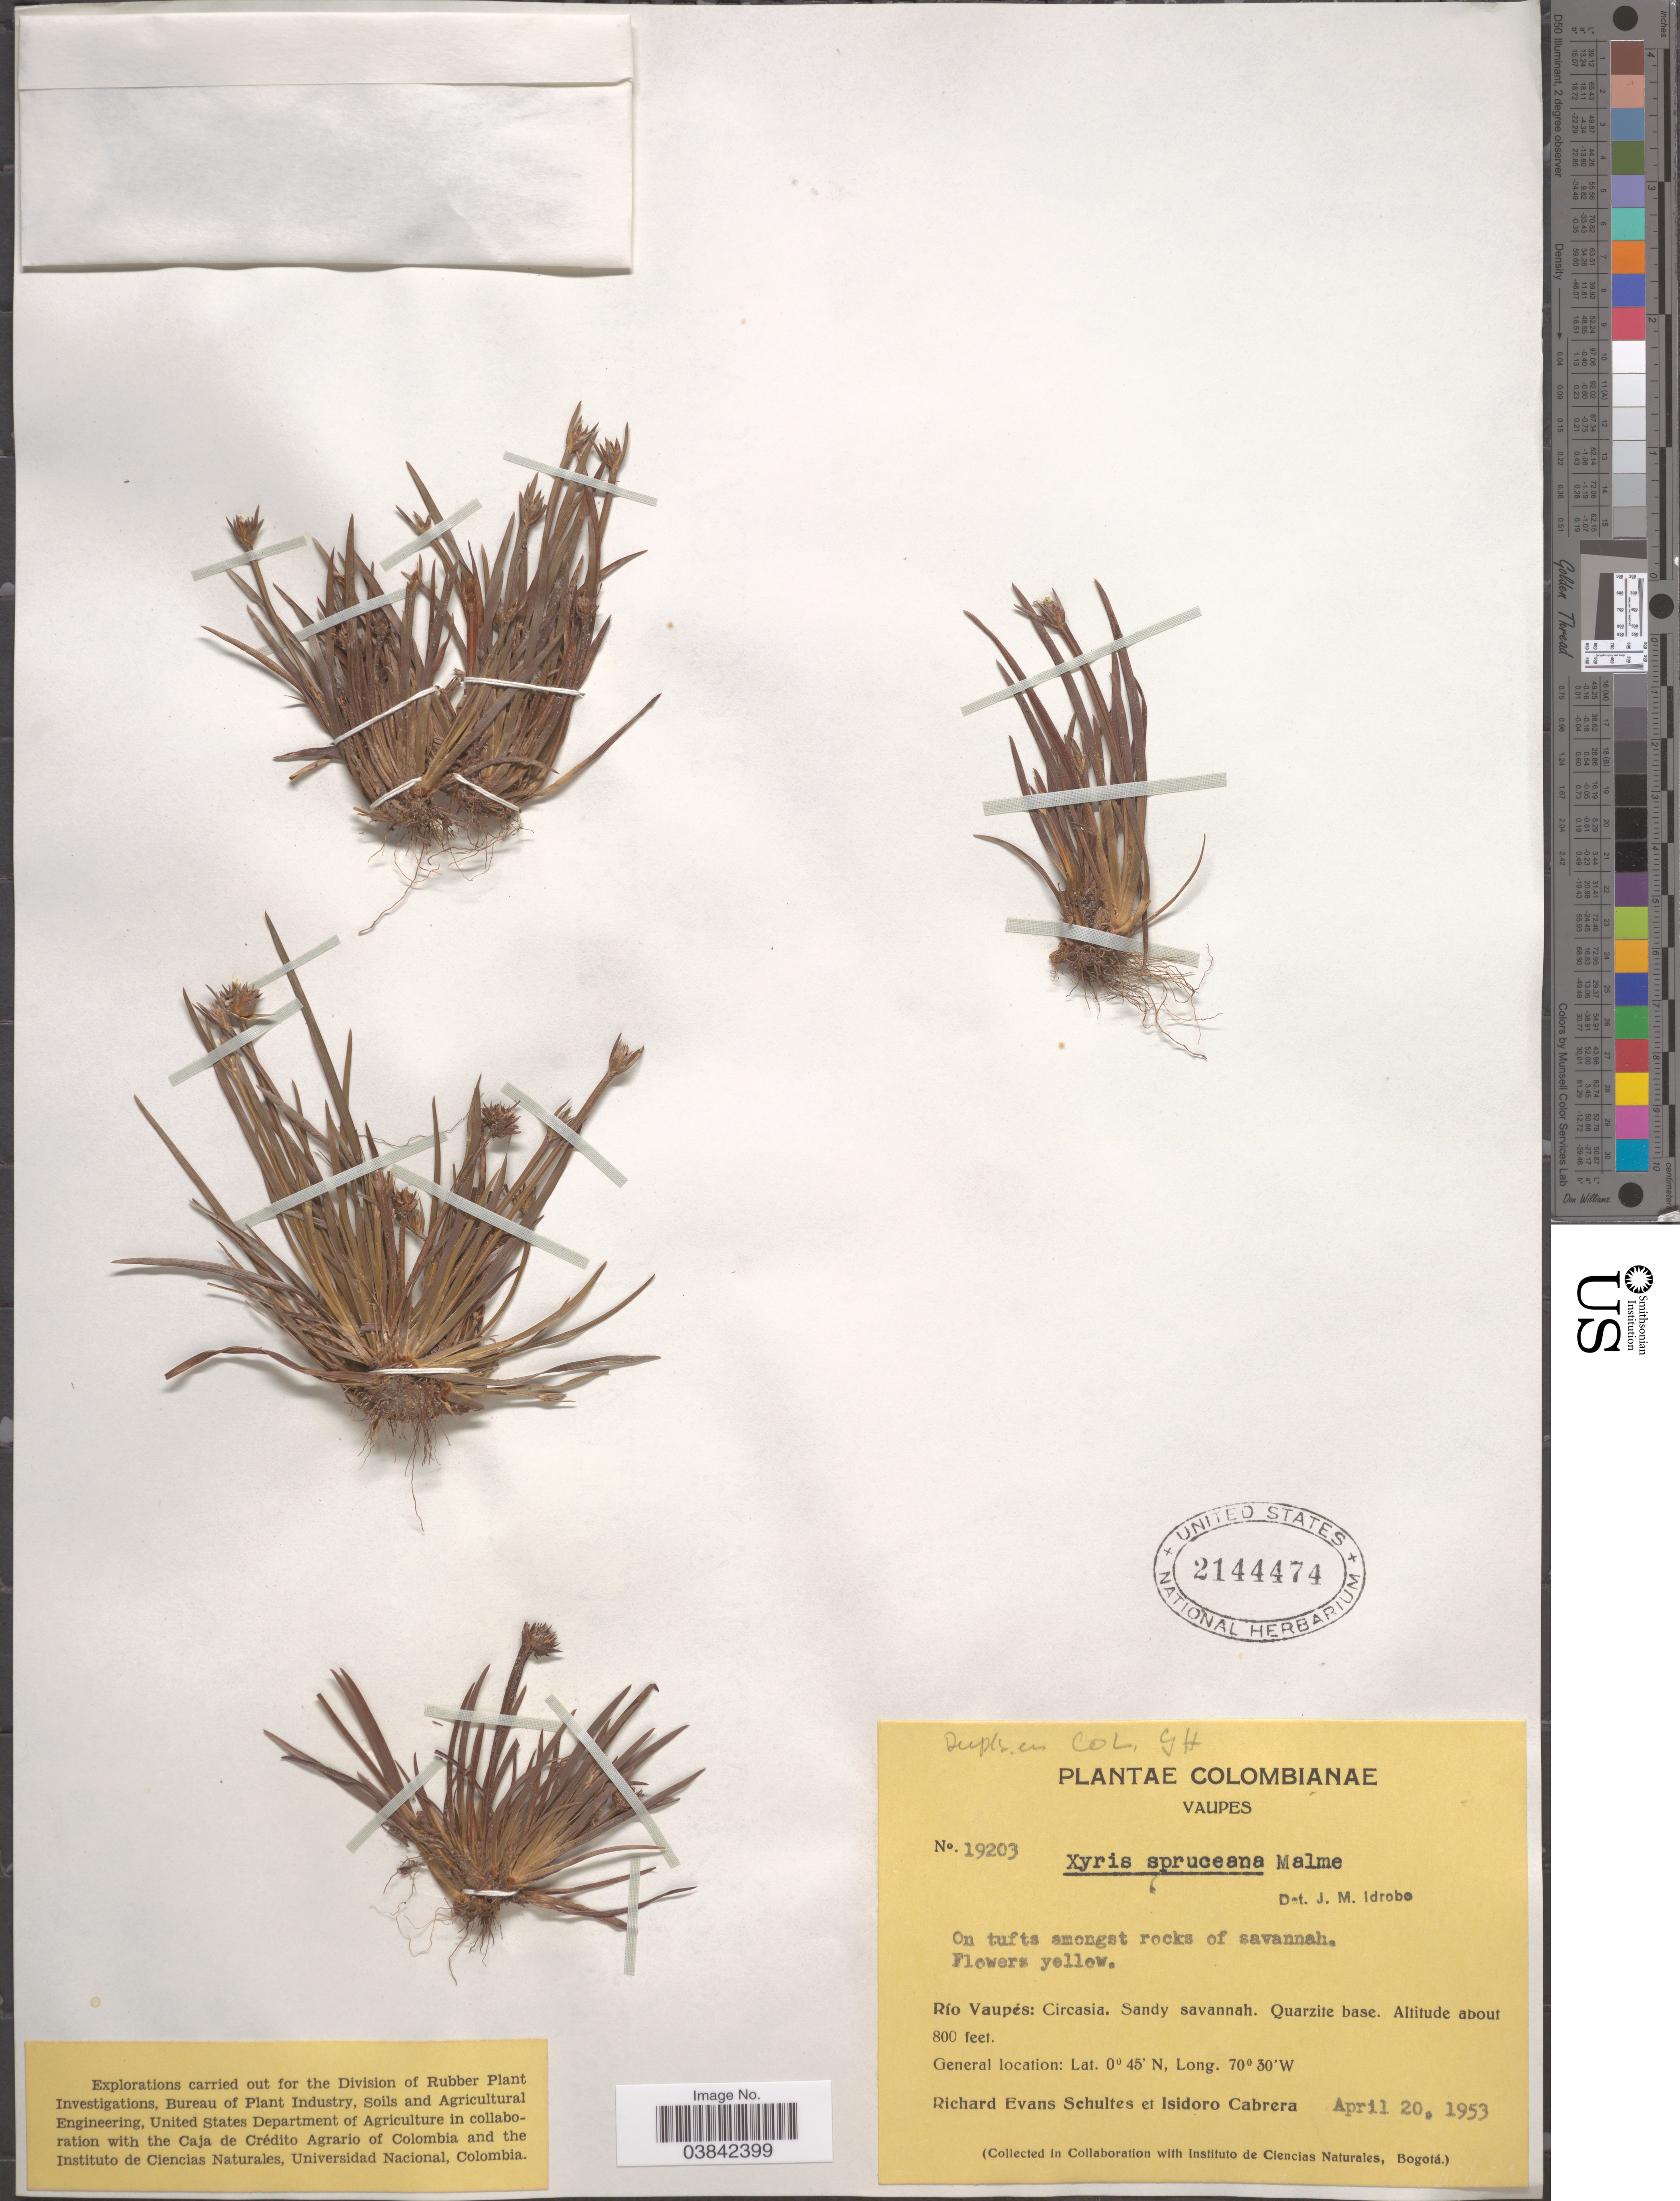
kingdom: Plantae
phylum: Tracheophyta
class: Liliopsida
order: Poales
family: Xyridaceae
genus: Xyris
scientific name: Xyris spruceana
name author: Malme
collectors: R. E. Schultes & I. Cabrera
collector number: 19203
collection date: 1953-04-20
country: Colombia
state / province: Vaupés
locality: Río Vaupés: Circasia. Sandy savannah. Quarzite base.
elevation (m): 244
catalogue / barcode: US 2144474